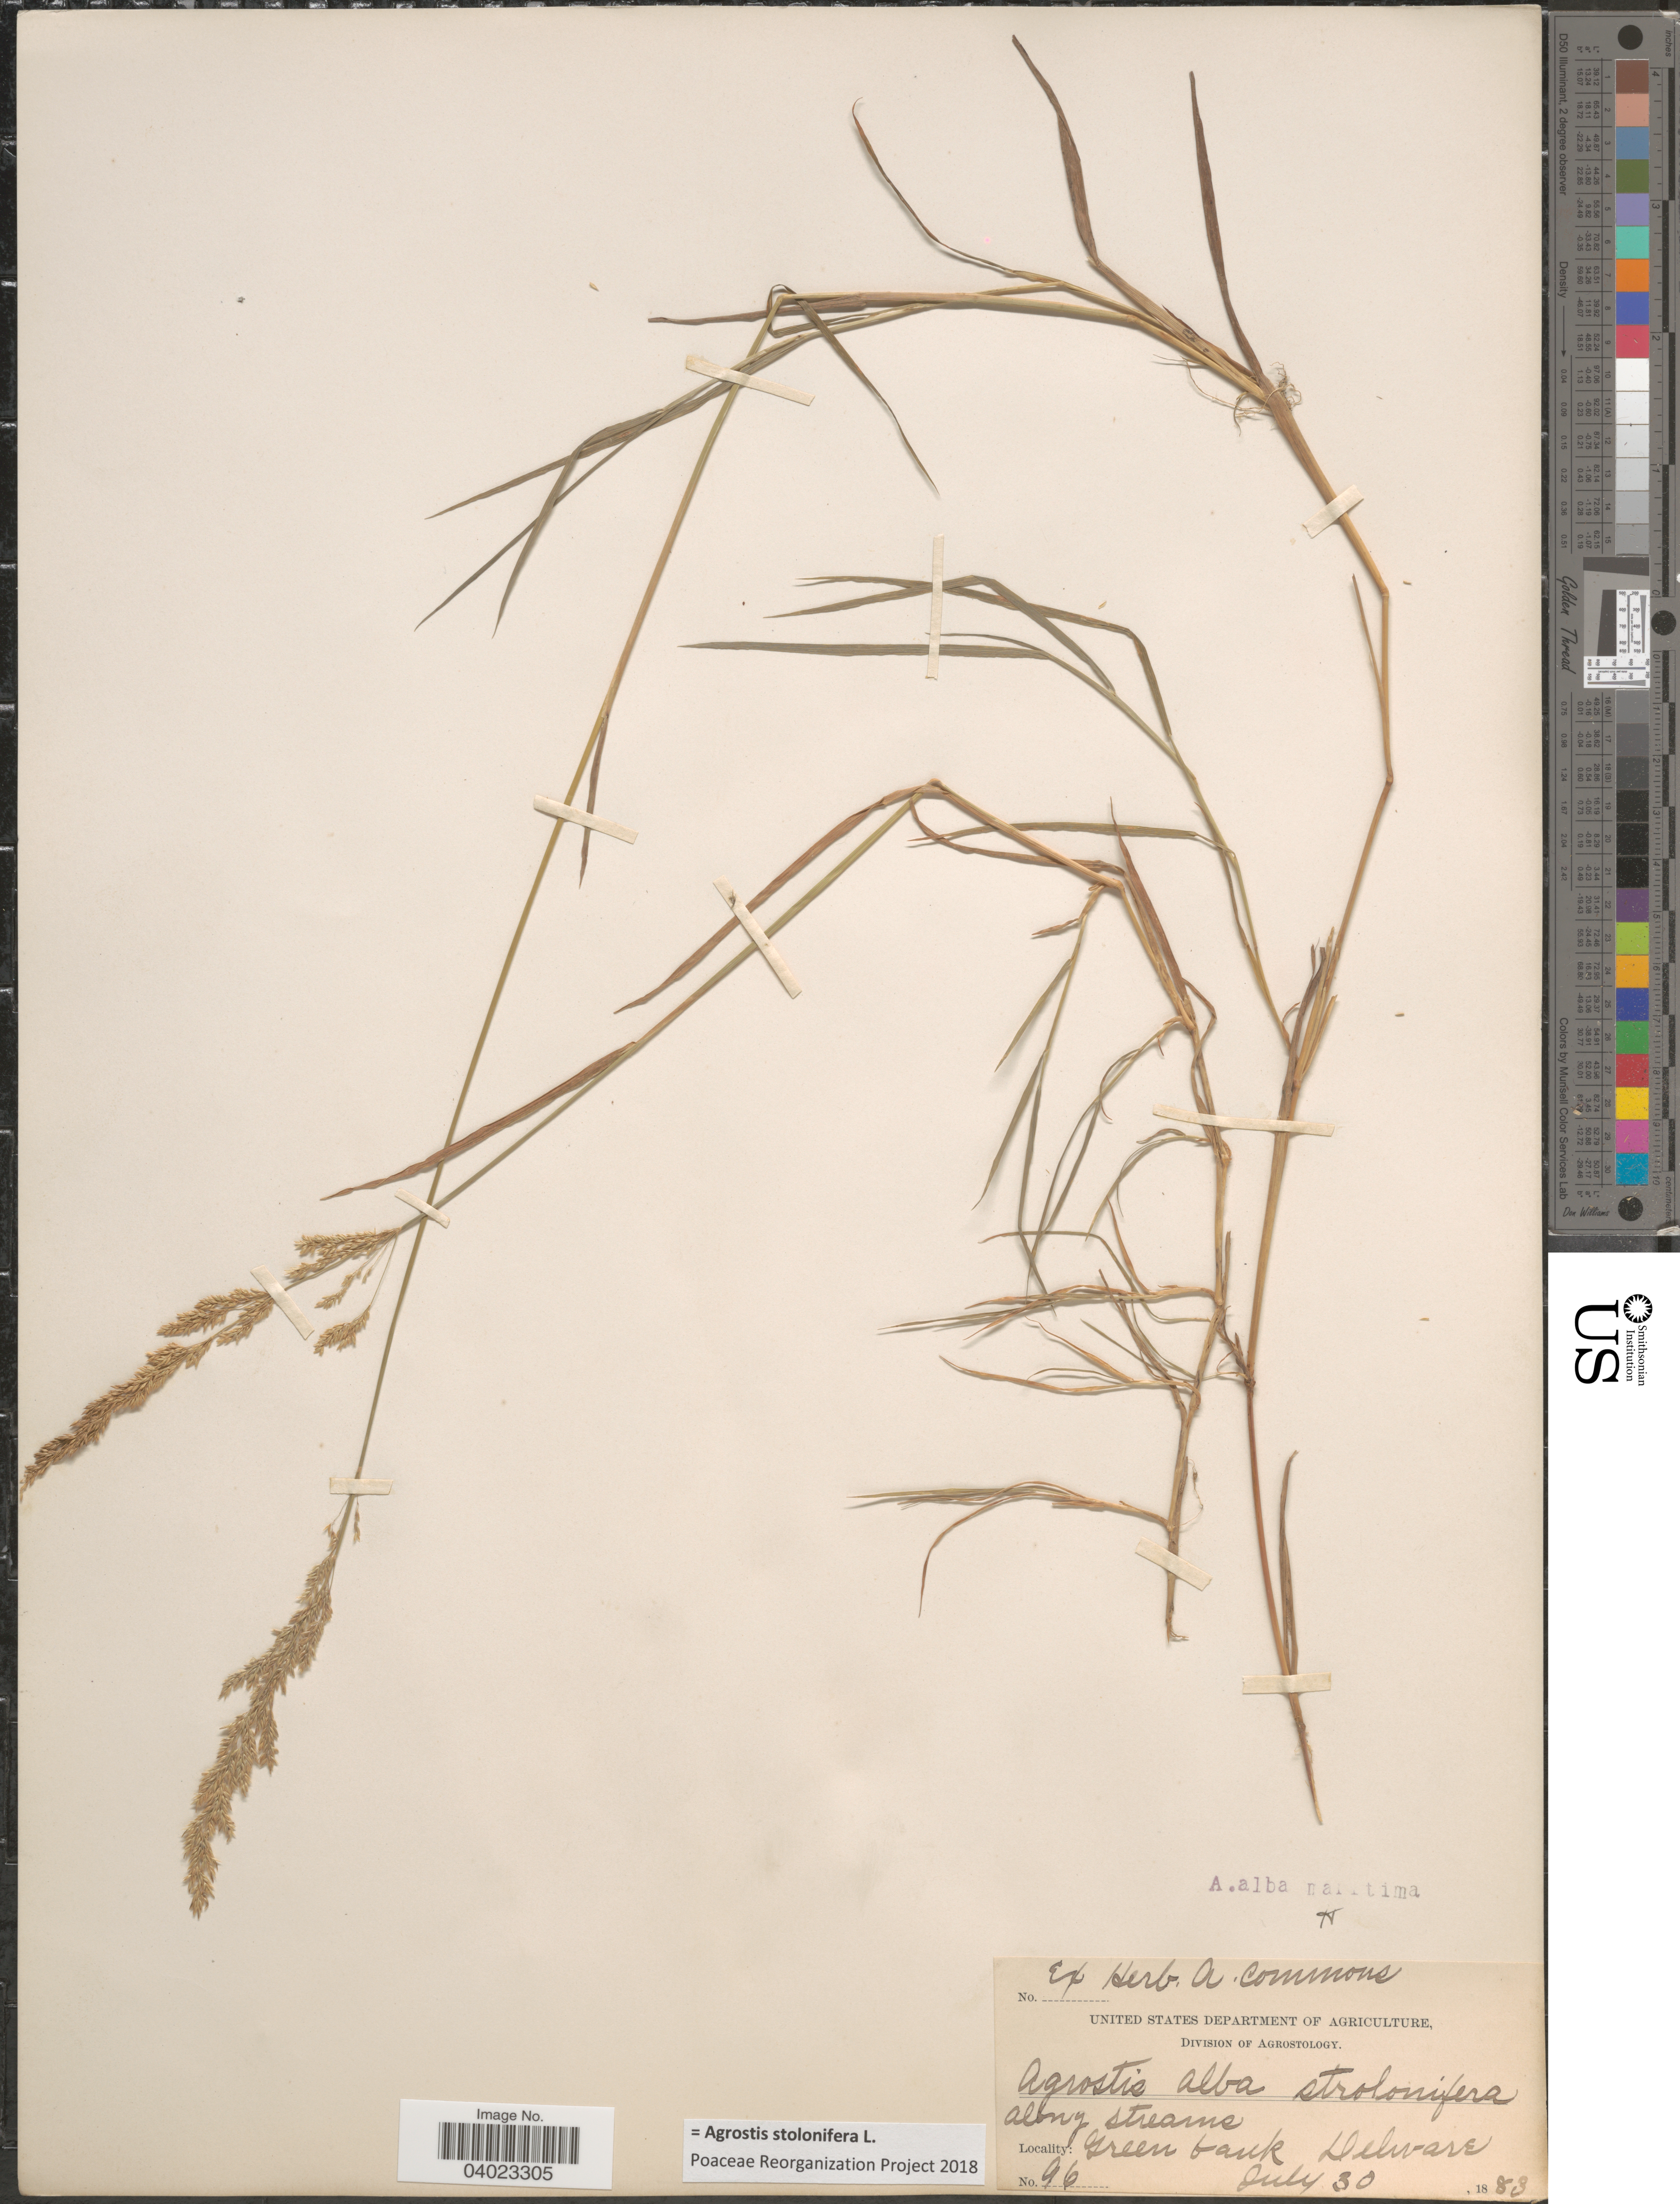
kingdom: Plantae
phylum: Tracheophyta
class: Liliopsida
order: Poales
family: Poaceae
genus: Agrostis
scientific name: Agrostis stolonifera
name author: L.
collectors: ex herb. A. Commons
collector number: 96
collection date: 1883-07-30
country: United States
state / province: Delaware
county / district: New Castle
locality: Along streams, Green bank.